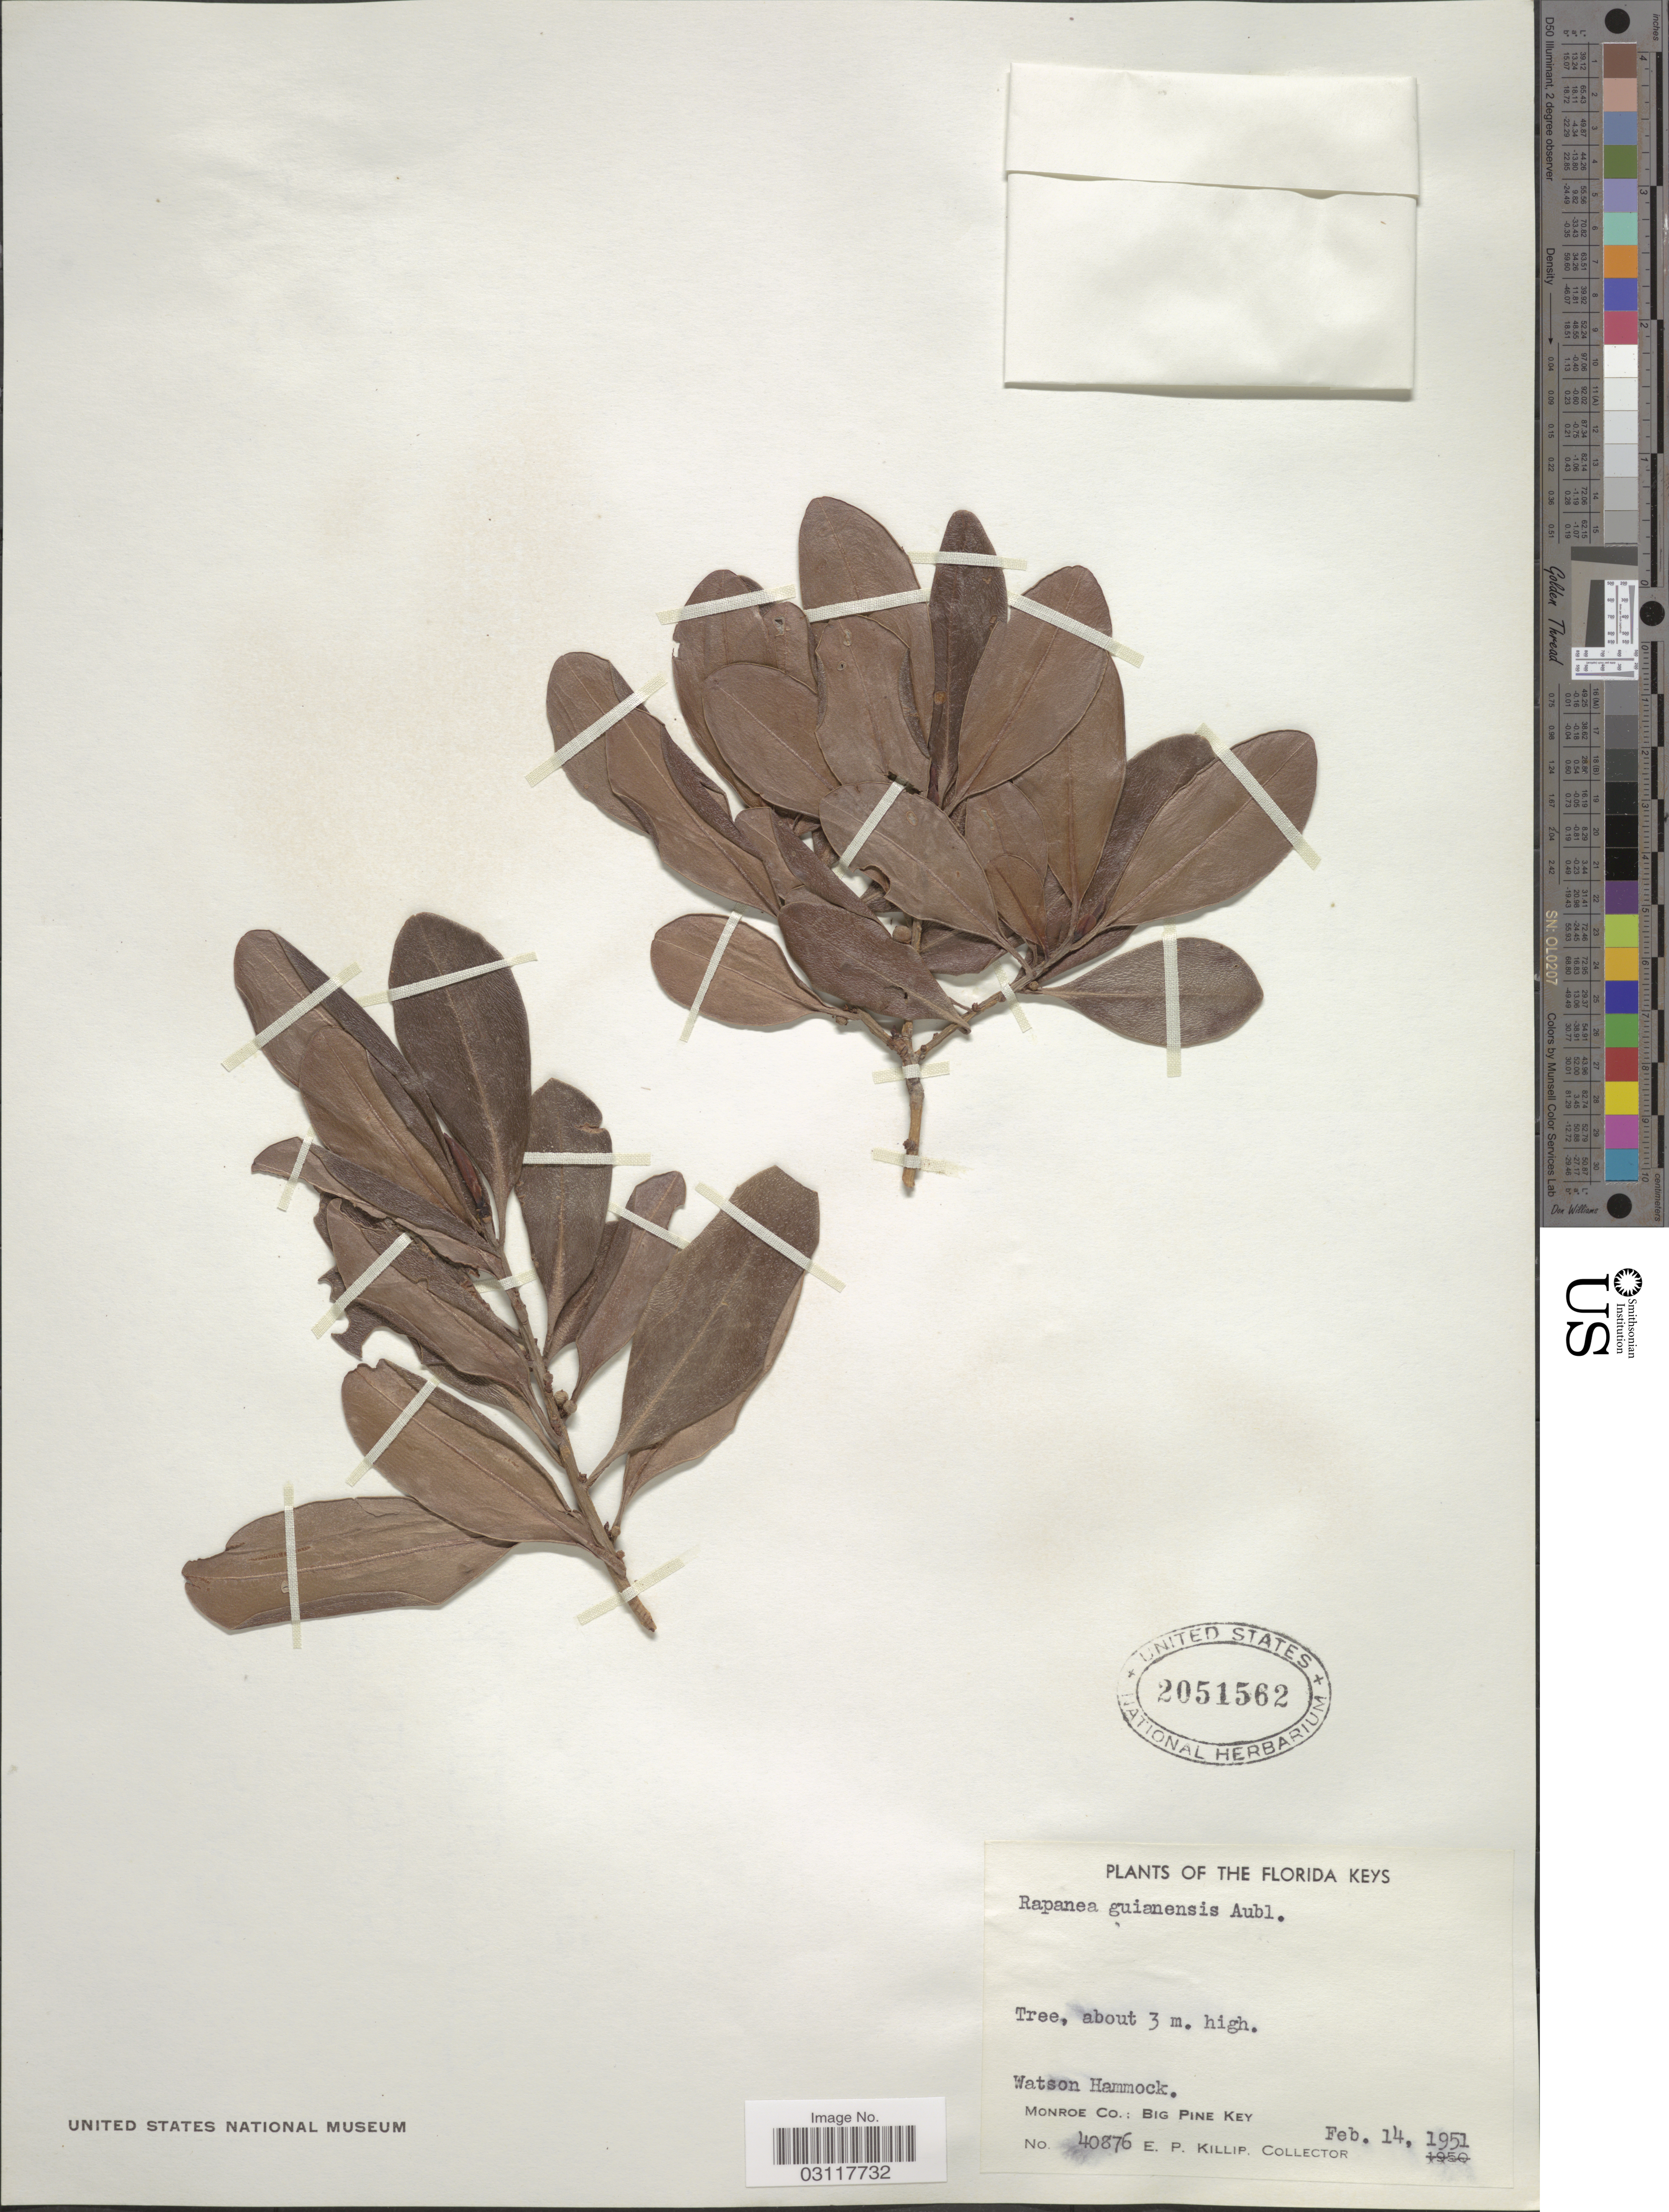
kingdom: Plantae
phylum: Tracheophyta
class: Magnoliopsida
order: Ericales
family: Primulaceae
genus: Rapanea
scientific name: Rapanea guianensis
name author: Aubl.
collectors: E. P. Killip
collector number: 40876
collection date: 1951-02-14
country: United States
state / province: Florida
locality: The Florida Keys, Watson Hammock, Monroe Co.: Big Pine Key.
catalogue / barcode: US 2051562